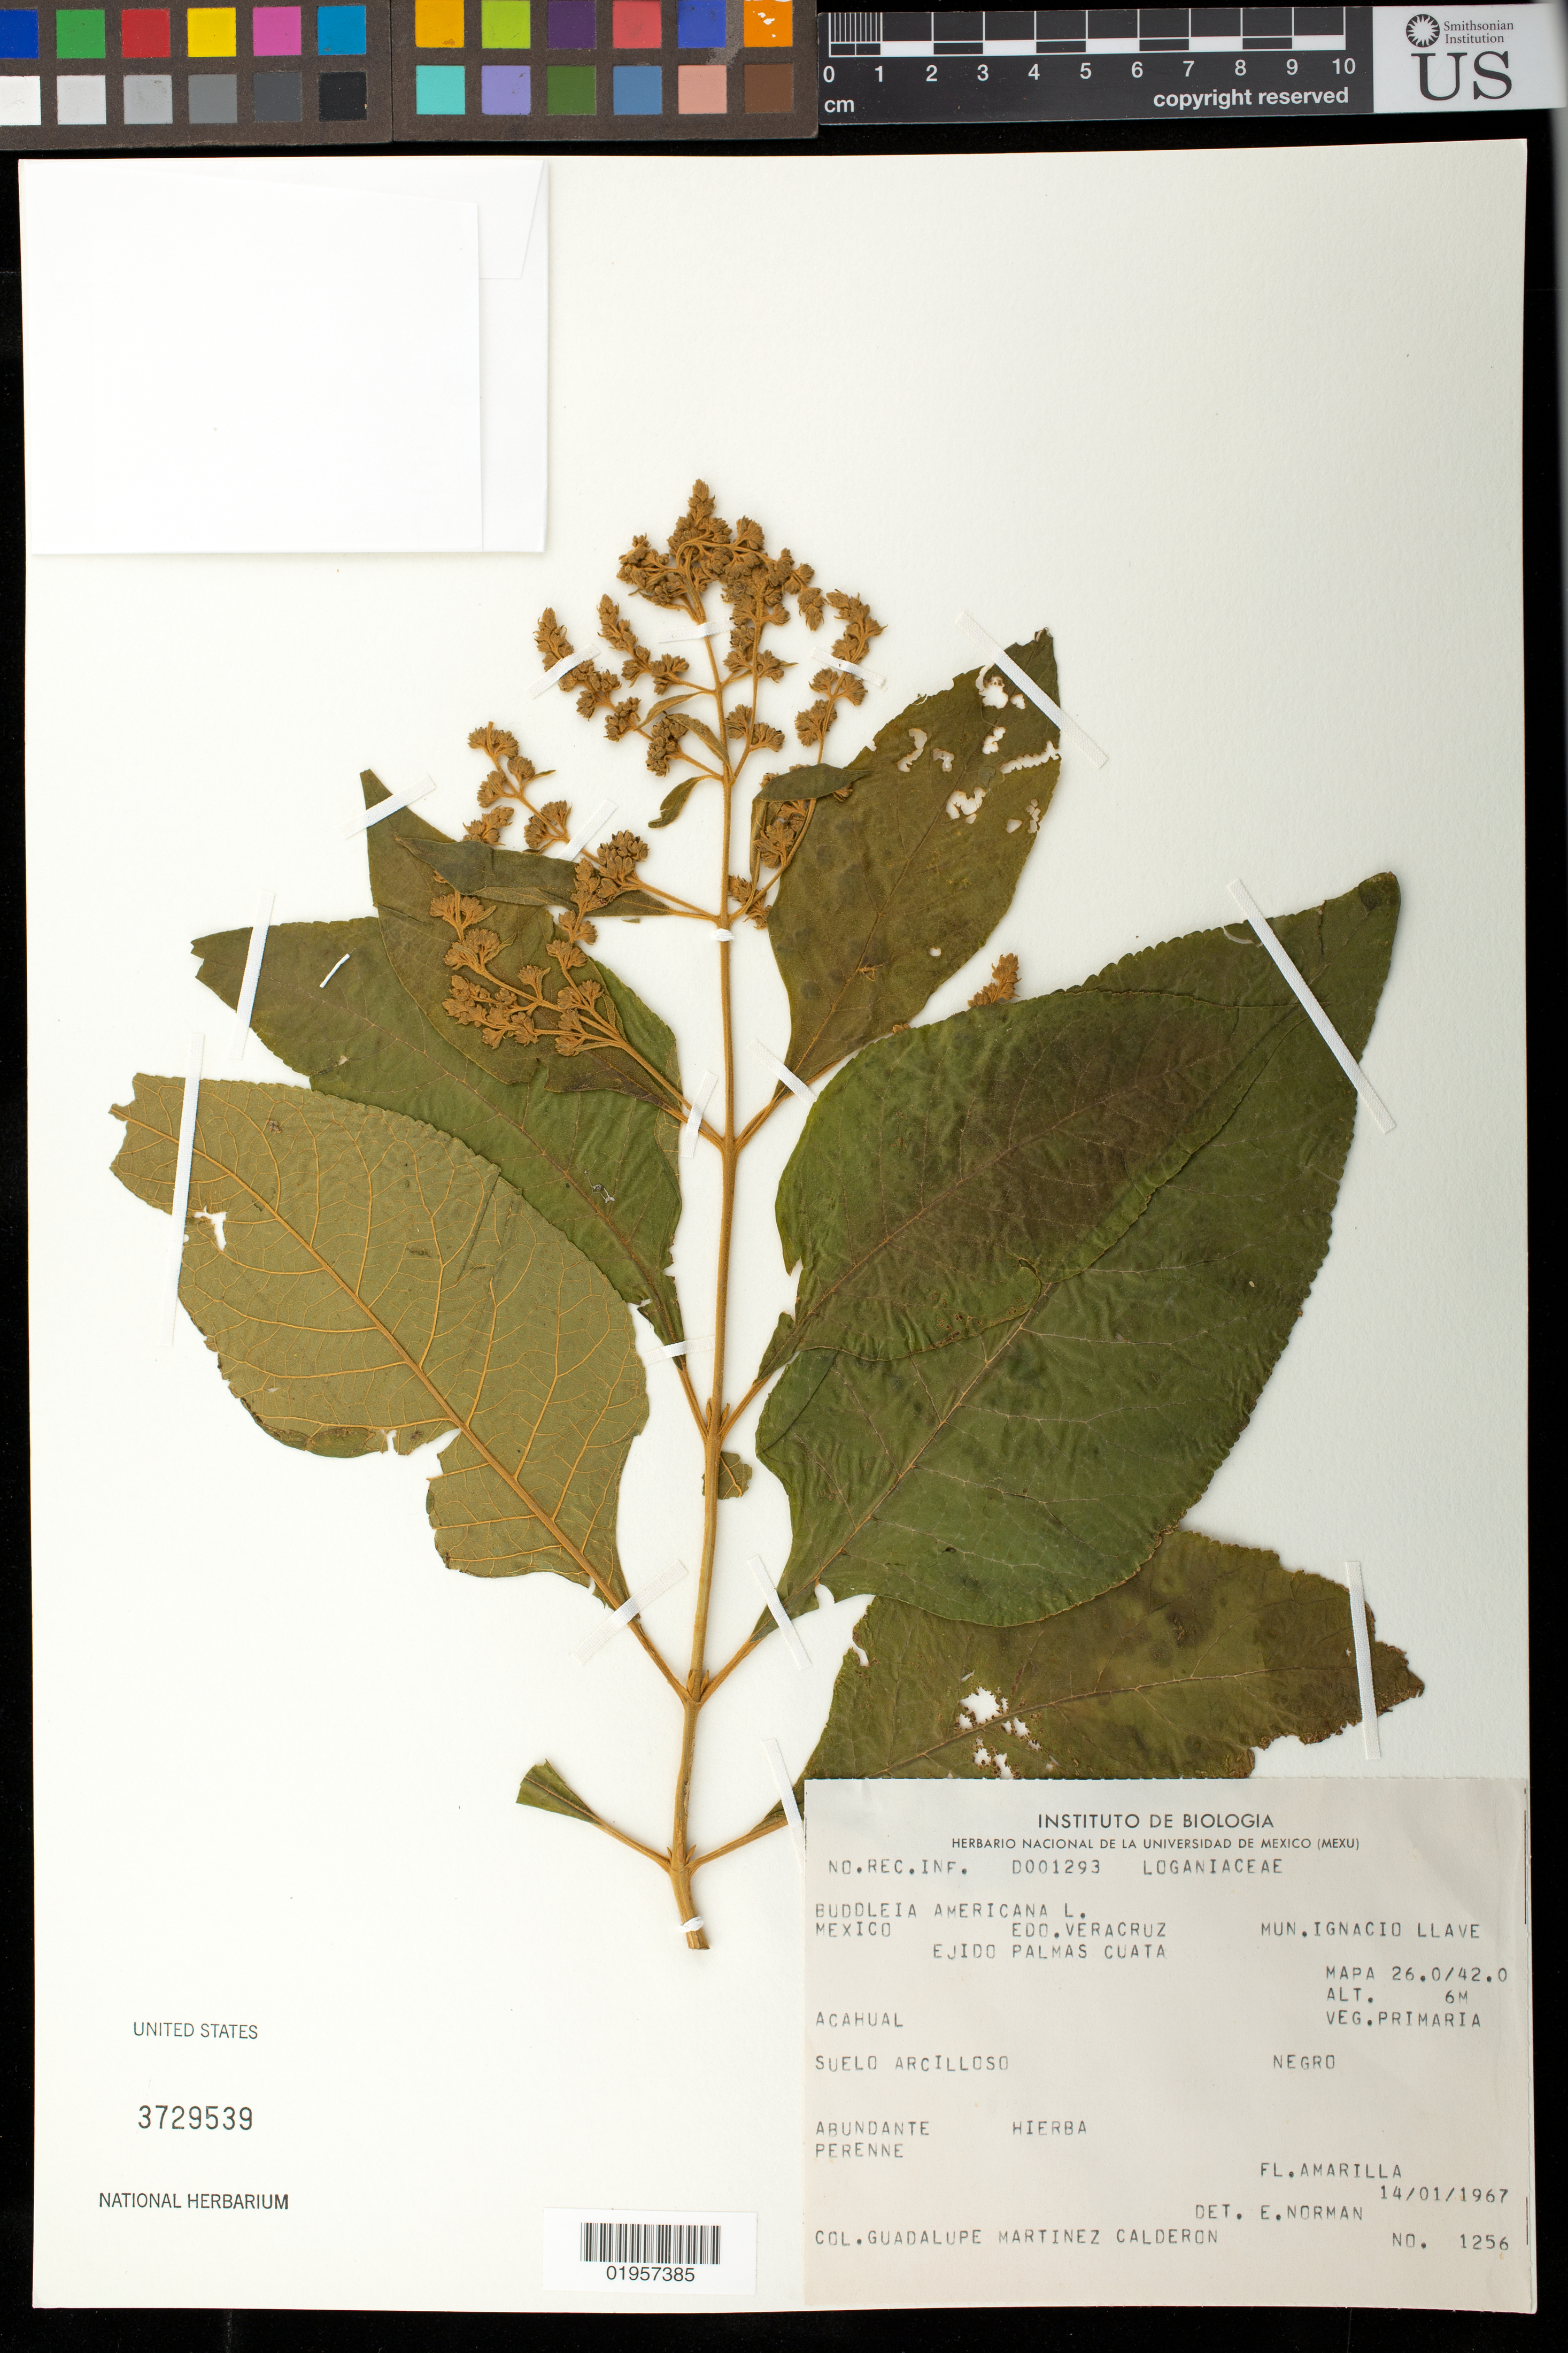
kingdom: Plantae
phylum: Tracheophyta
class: Magnoliopsida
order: Lamiales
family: Scrophulariaceae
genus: Buddleja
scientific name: Buddleja americana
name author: L.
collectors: G. Martínez Calderón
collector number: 1256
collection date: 1967-01-14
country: Mexico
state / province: Veracruz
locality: Edo Veracruz, Ejido Palmas Cuata, Acahual, Suelo Arcilloso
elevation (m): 6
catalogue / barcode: US 3729539